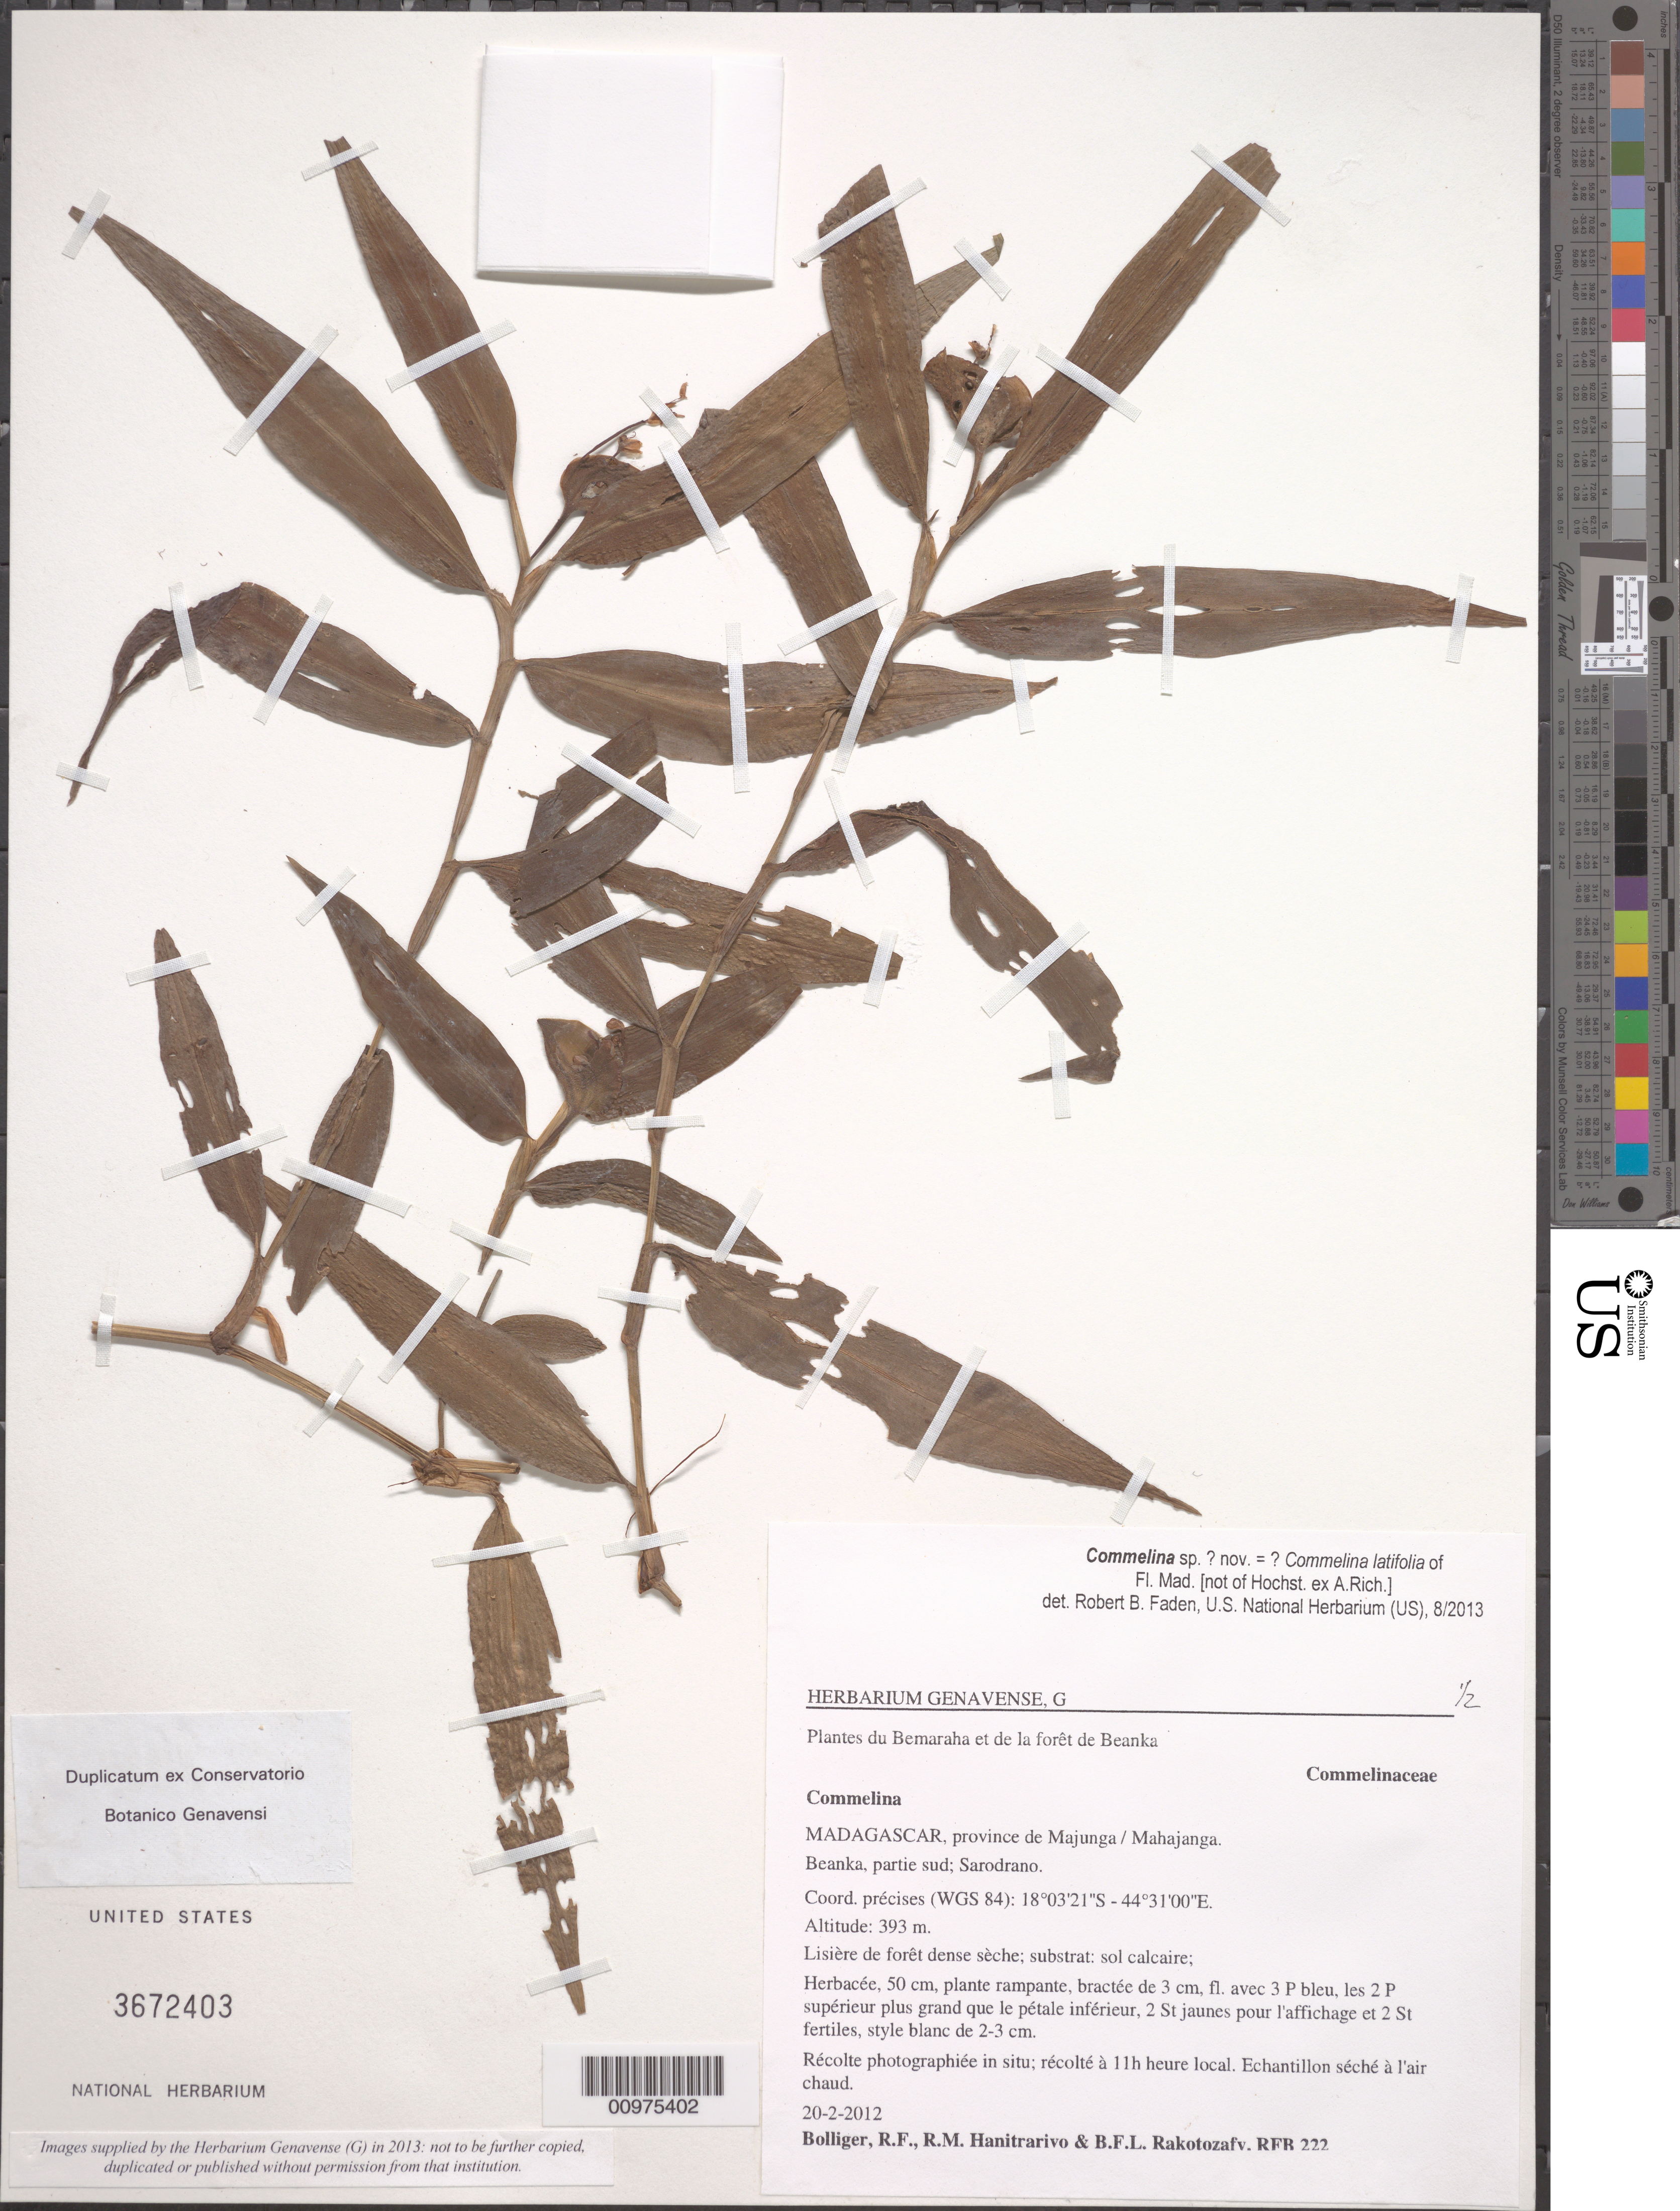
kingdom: Plantae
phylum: Tracheophyta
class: Liliopsida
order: Commelinales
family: Commelinaceae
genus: Commelina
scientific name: Commelina sp. nov.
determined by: Faden, Robert B., (US), Smithsonian Institution - National Museum of Natural History (UNITED STATES)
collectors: R. Bolliger et al.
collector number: RFB 222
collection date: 2012-02-20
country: Madagascar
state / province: Melaky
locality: Beanka. Sarodrano.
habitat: Lisière de forêt dense sèche; substrat: sol calcaire; Plantes du Bemaraha et de la forêt de Beanka.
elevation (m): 393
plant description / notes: Photos mounted on a separate sheet.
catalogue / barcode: US 3672403